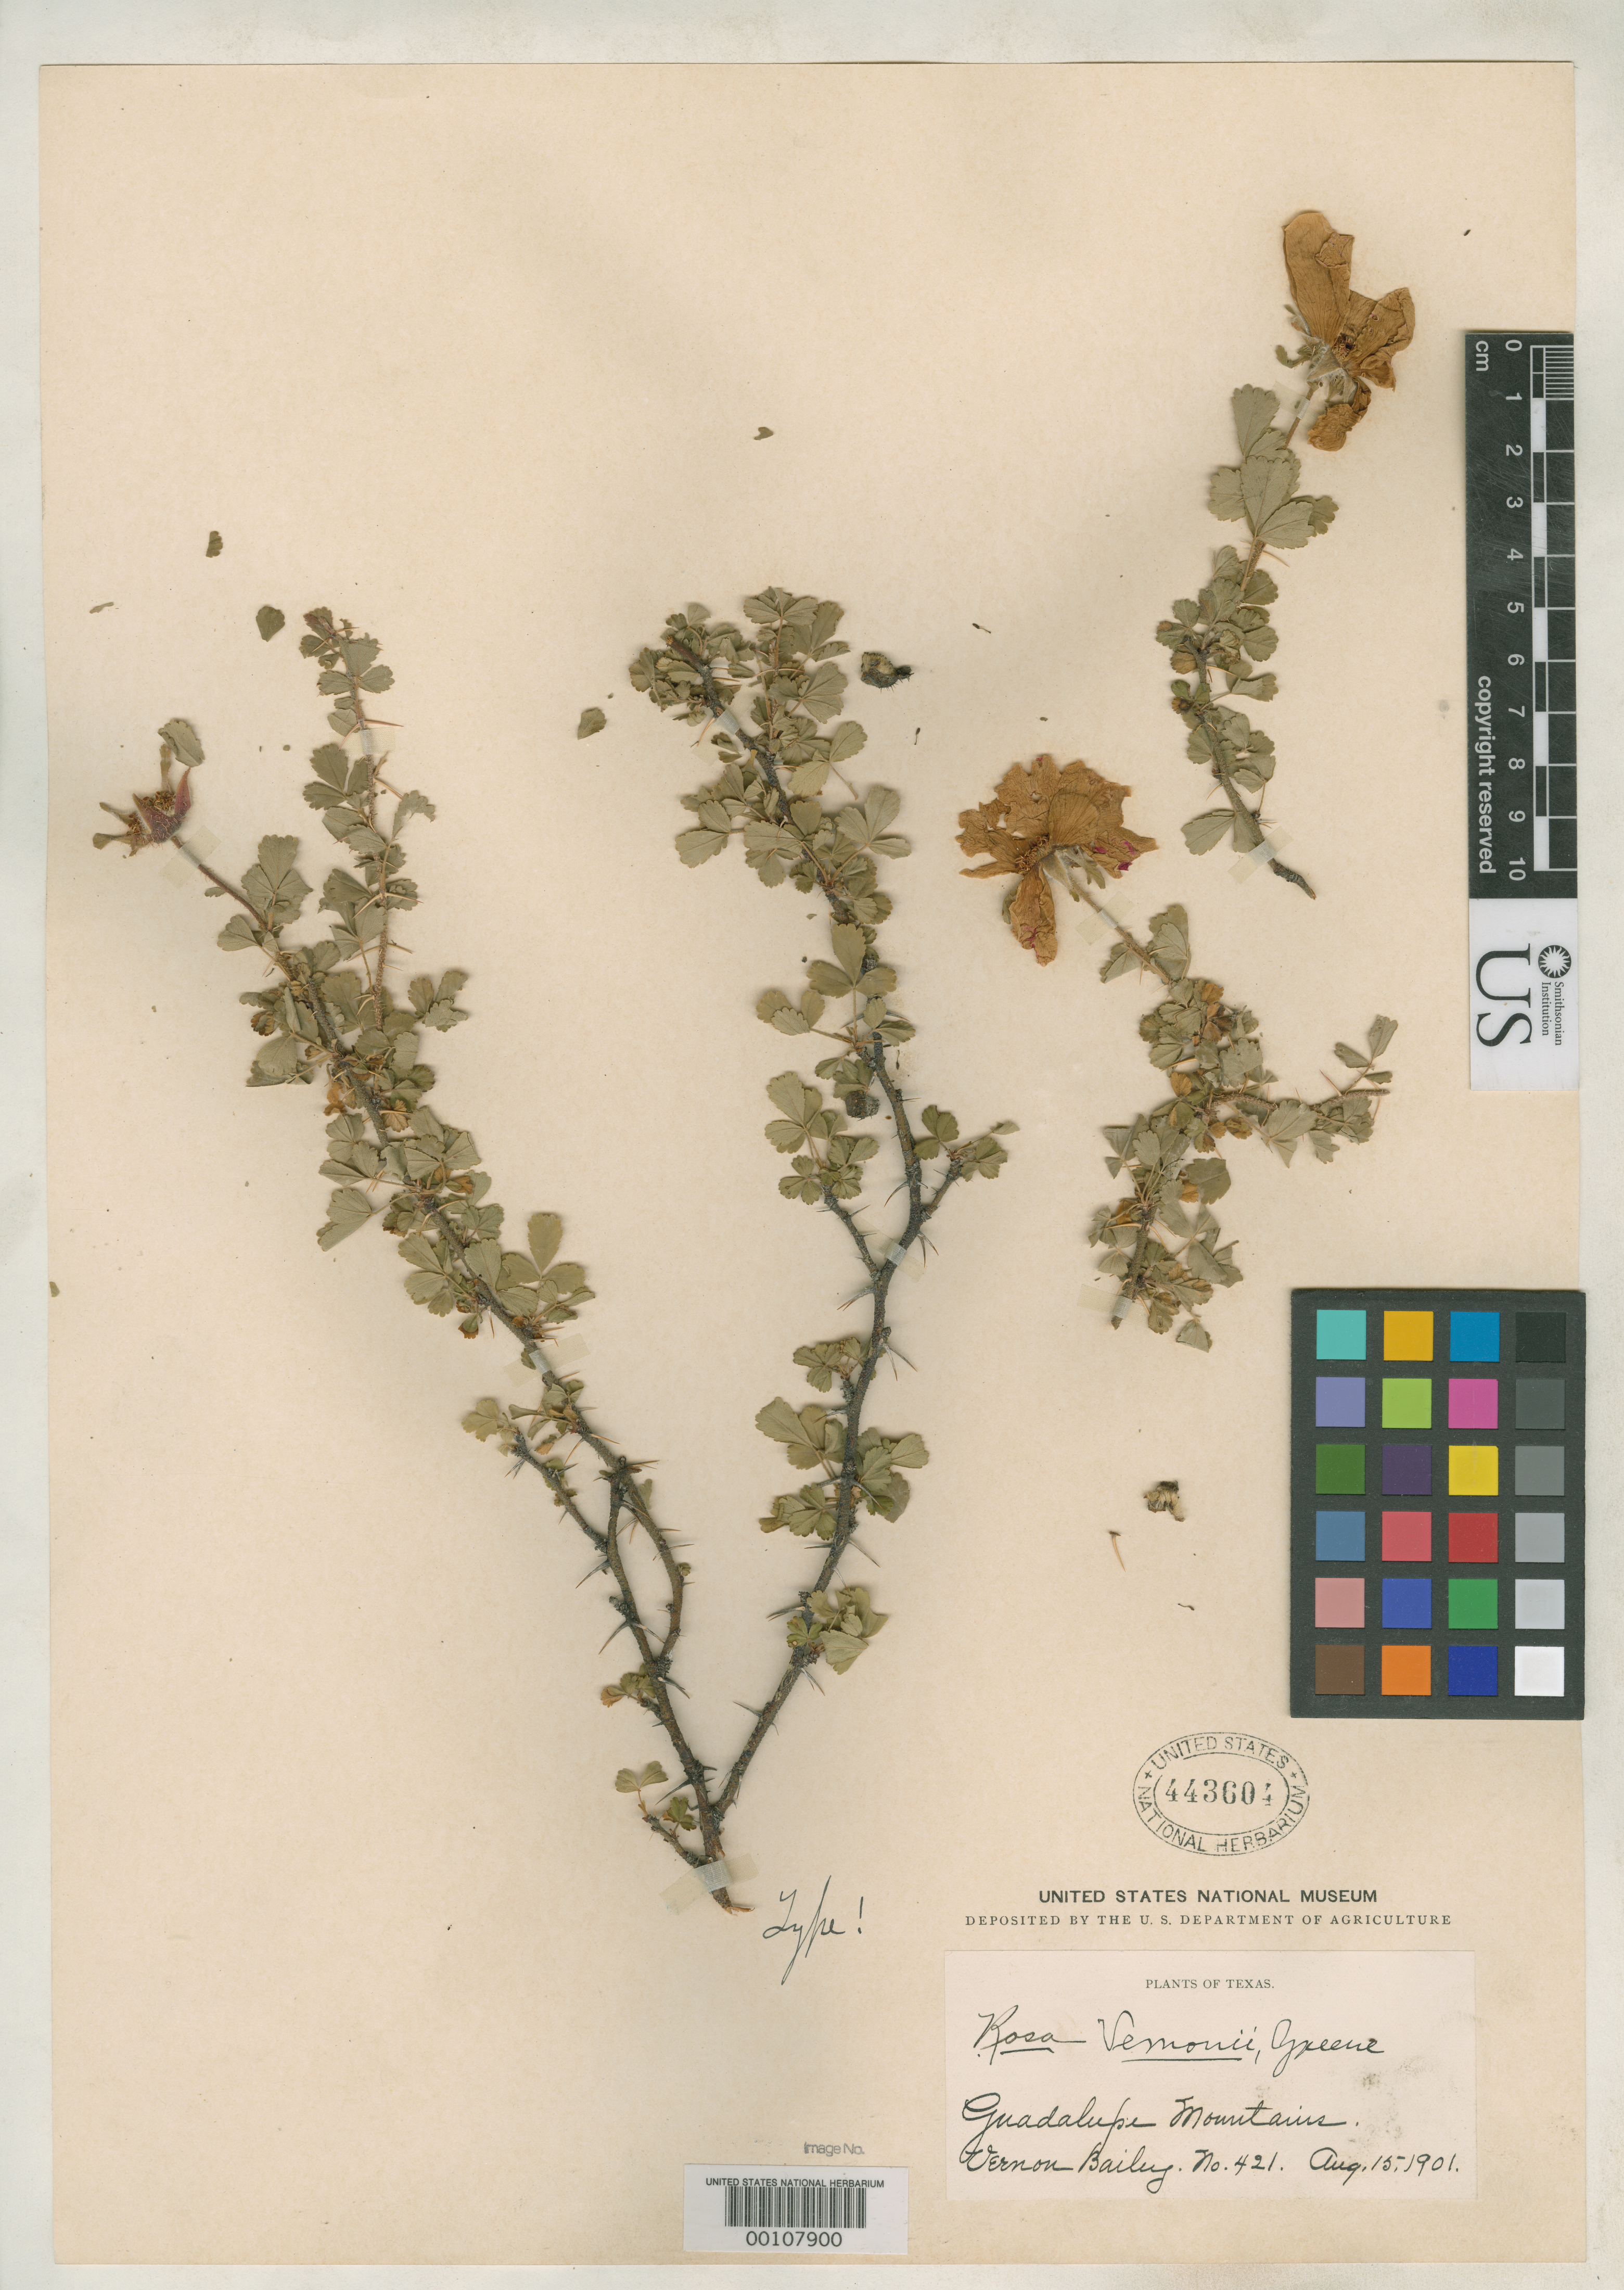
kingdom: Plantae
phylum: Tracheophyta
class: Magnoliopsida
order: Rosales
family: Rosaceae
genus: Rosa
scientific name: Rosa vernonii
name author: Greene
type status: Holotype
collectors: V. O. Bailey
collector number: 421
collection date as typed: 15 Aug 1901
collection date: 1901-08-15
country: United States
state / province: Texas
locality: Guadalupe Mts.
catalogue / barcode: US 443604